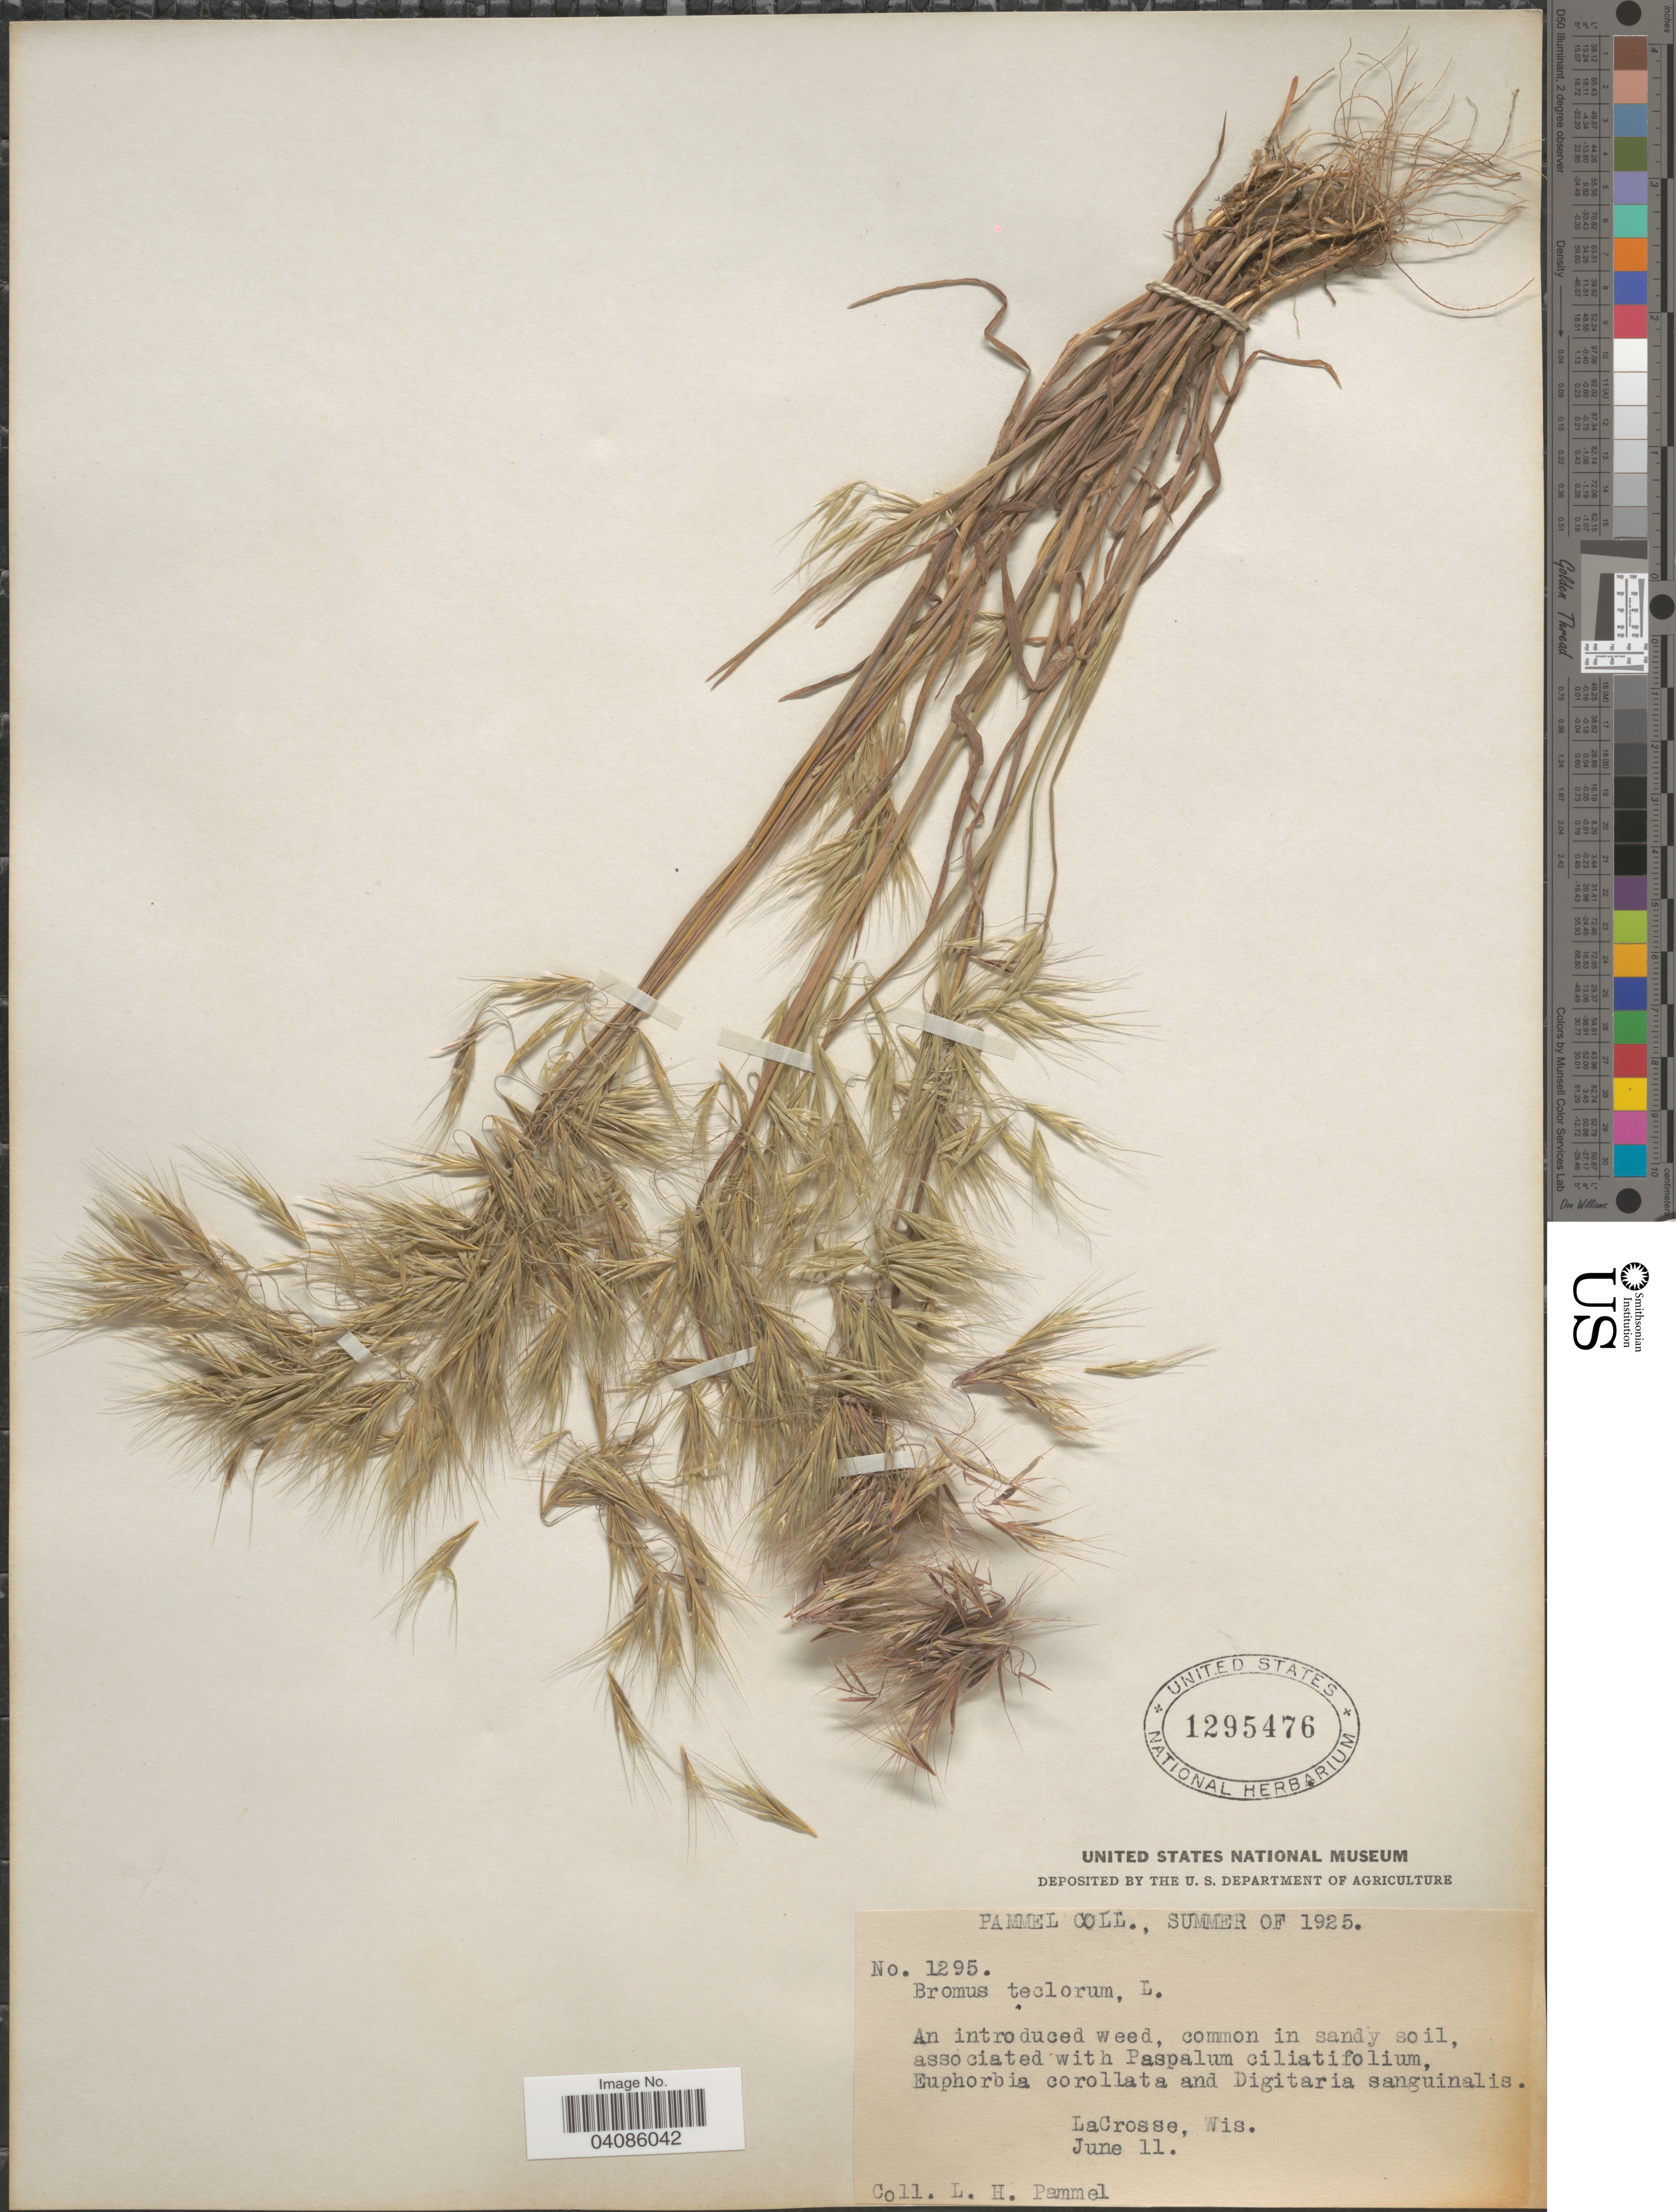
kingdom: Plantae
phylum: Tracheophyta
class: Liliopsida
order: Poales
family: Poaceae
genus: Bromus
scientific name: Bromus tectorum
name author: L.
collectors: L. Pammel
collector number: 1295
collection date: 1925-06-11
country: United States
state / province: Wisconsin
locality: LaCrosse.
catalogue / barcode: US 1295476